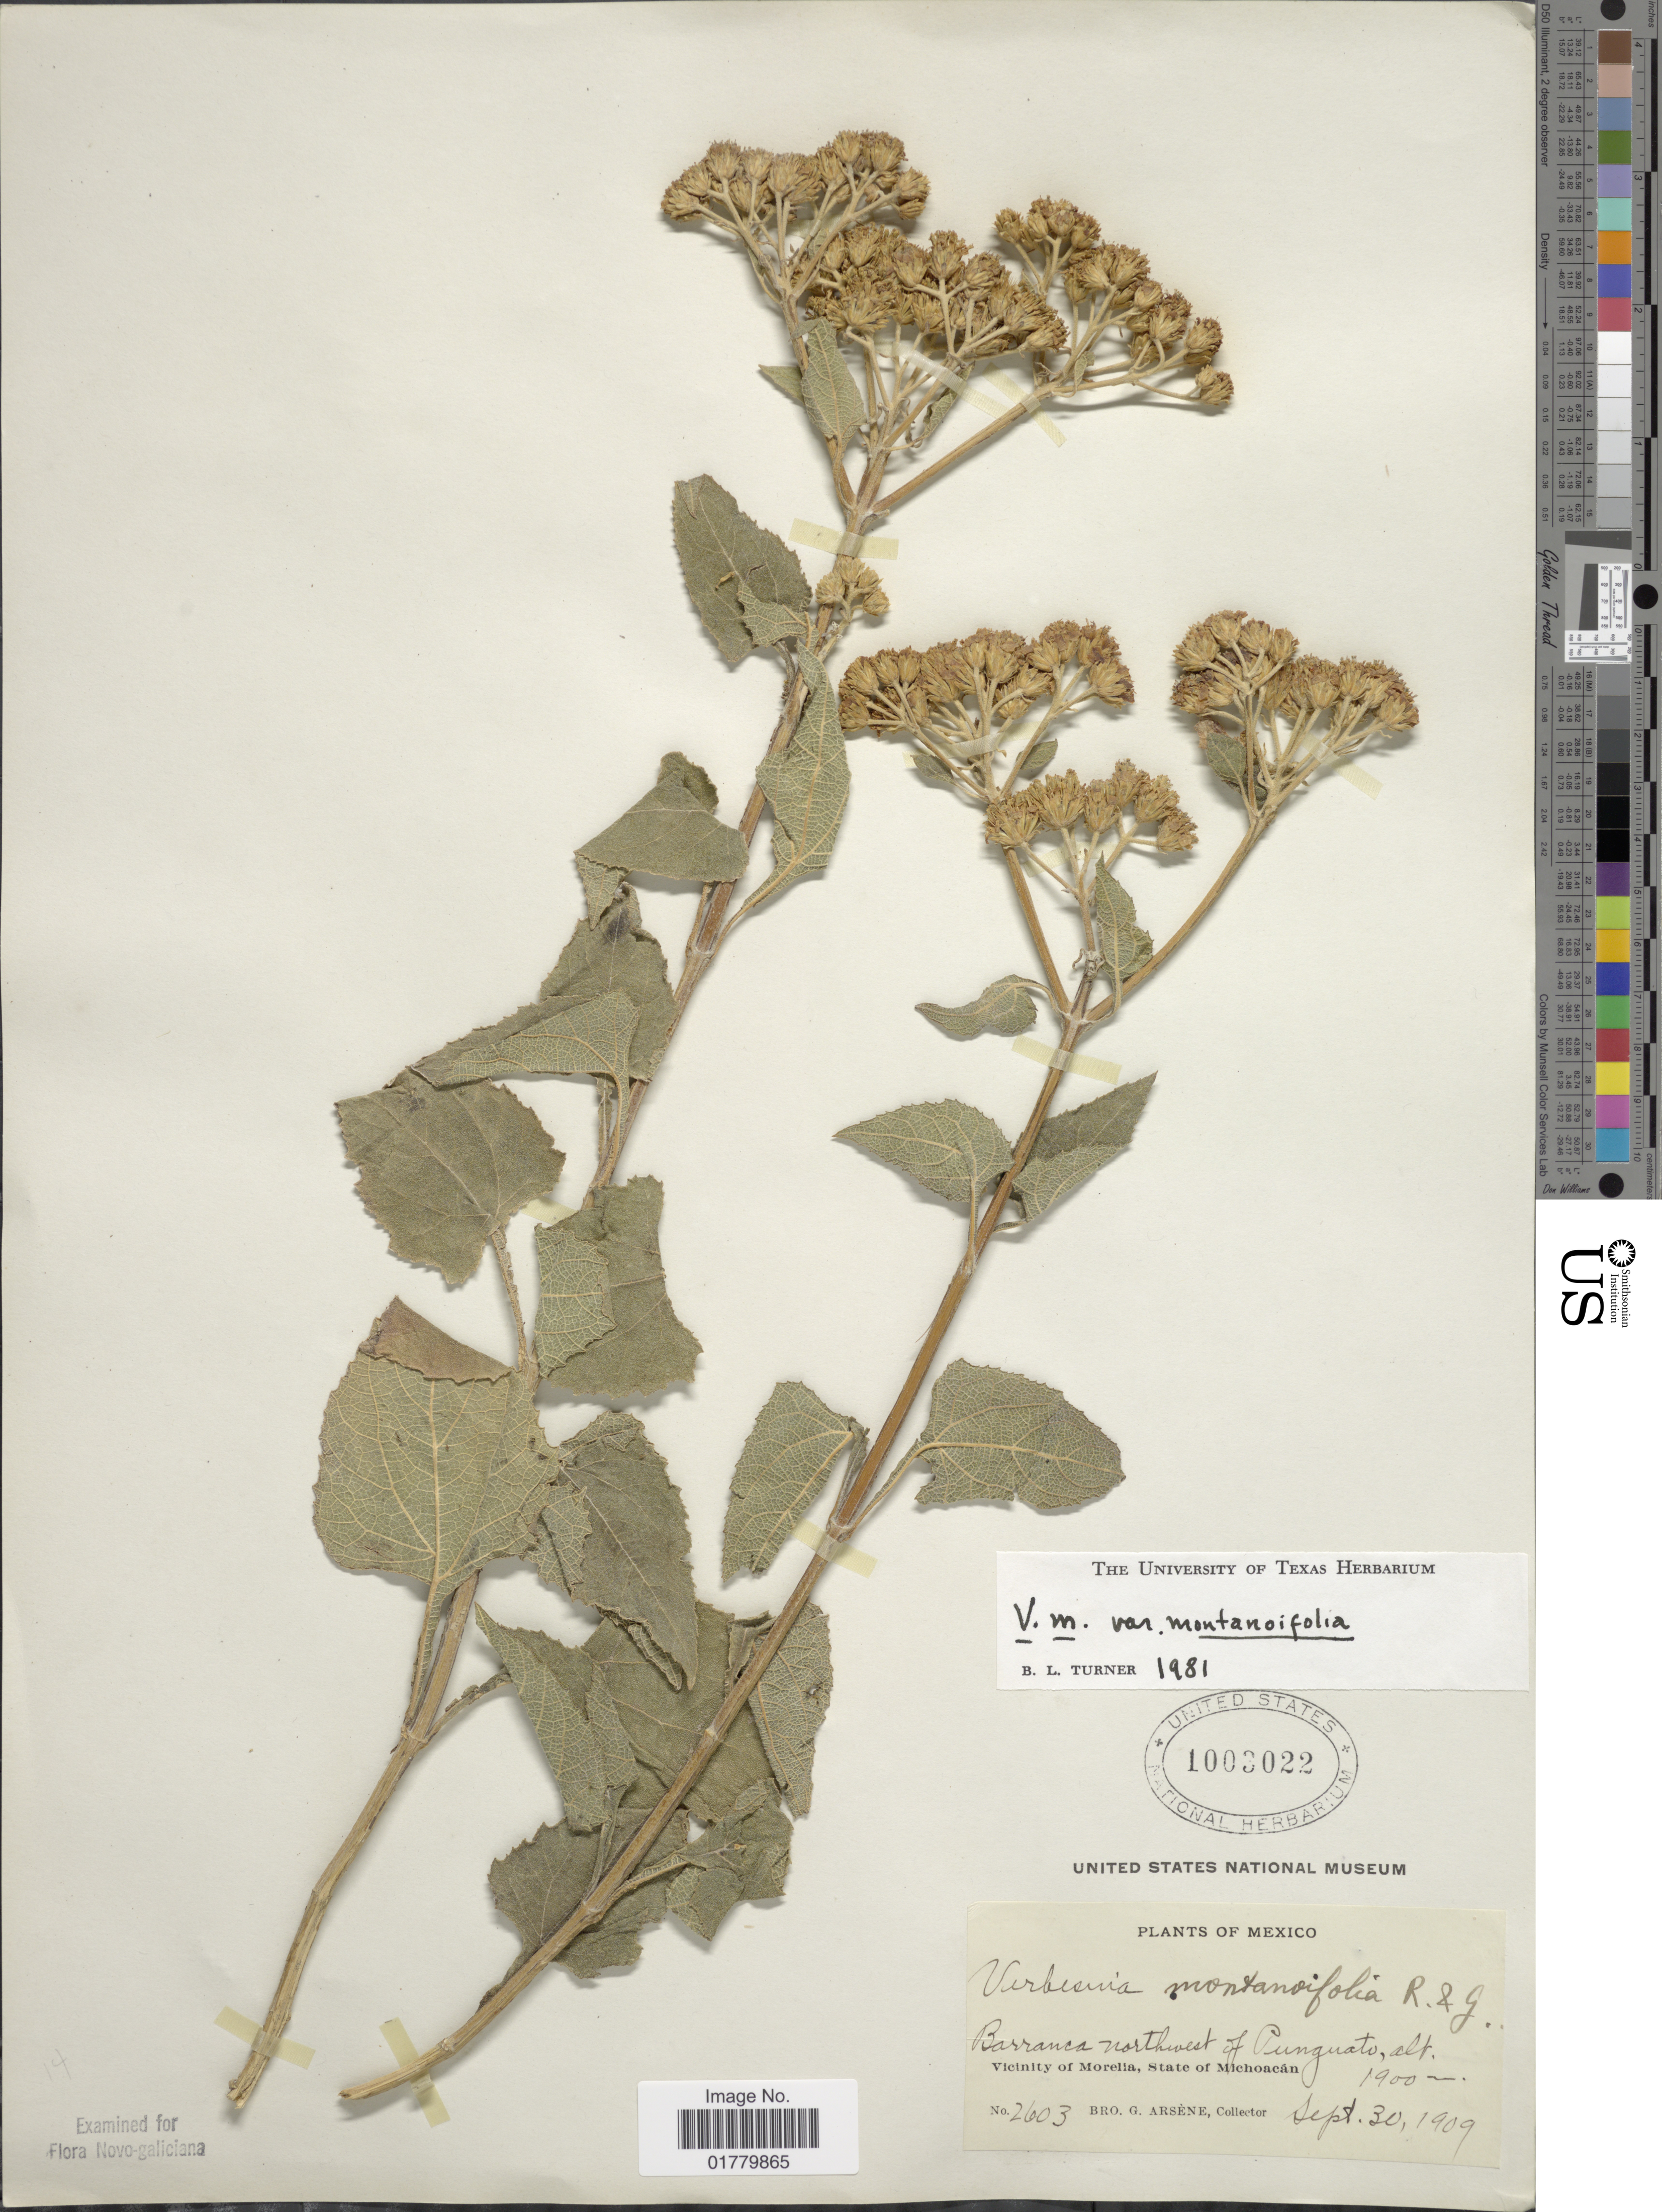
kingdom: Plantae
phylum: Tracheophyta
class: Magnoliopsida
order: Asterales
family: Asteraceae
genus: Verbesina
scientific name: Verbesina montanoifolia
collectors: Bro. G. Arsène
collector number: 2603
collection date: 1909-09-30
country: Mexico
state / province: Michoacán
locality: Barranca northwest of Punguato, Vicinity of Morelia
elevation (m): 1900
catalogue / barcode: US 1003022